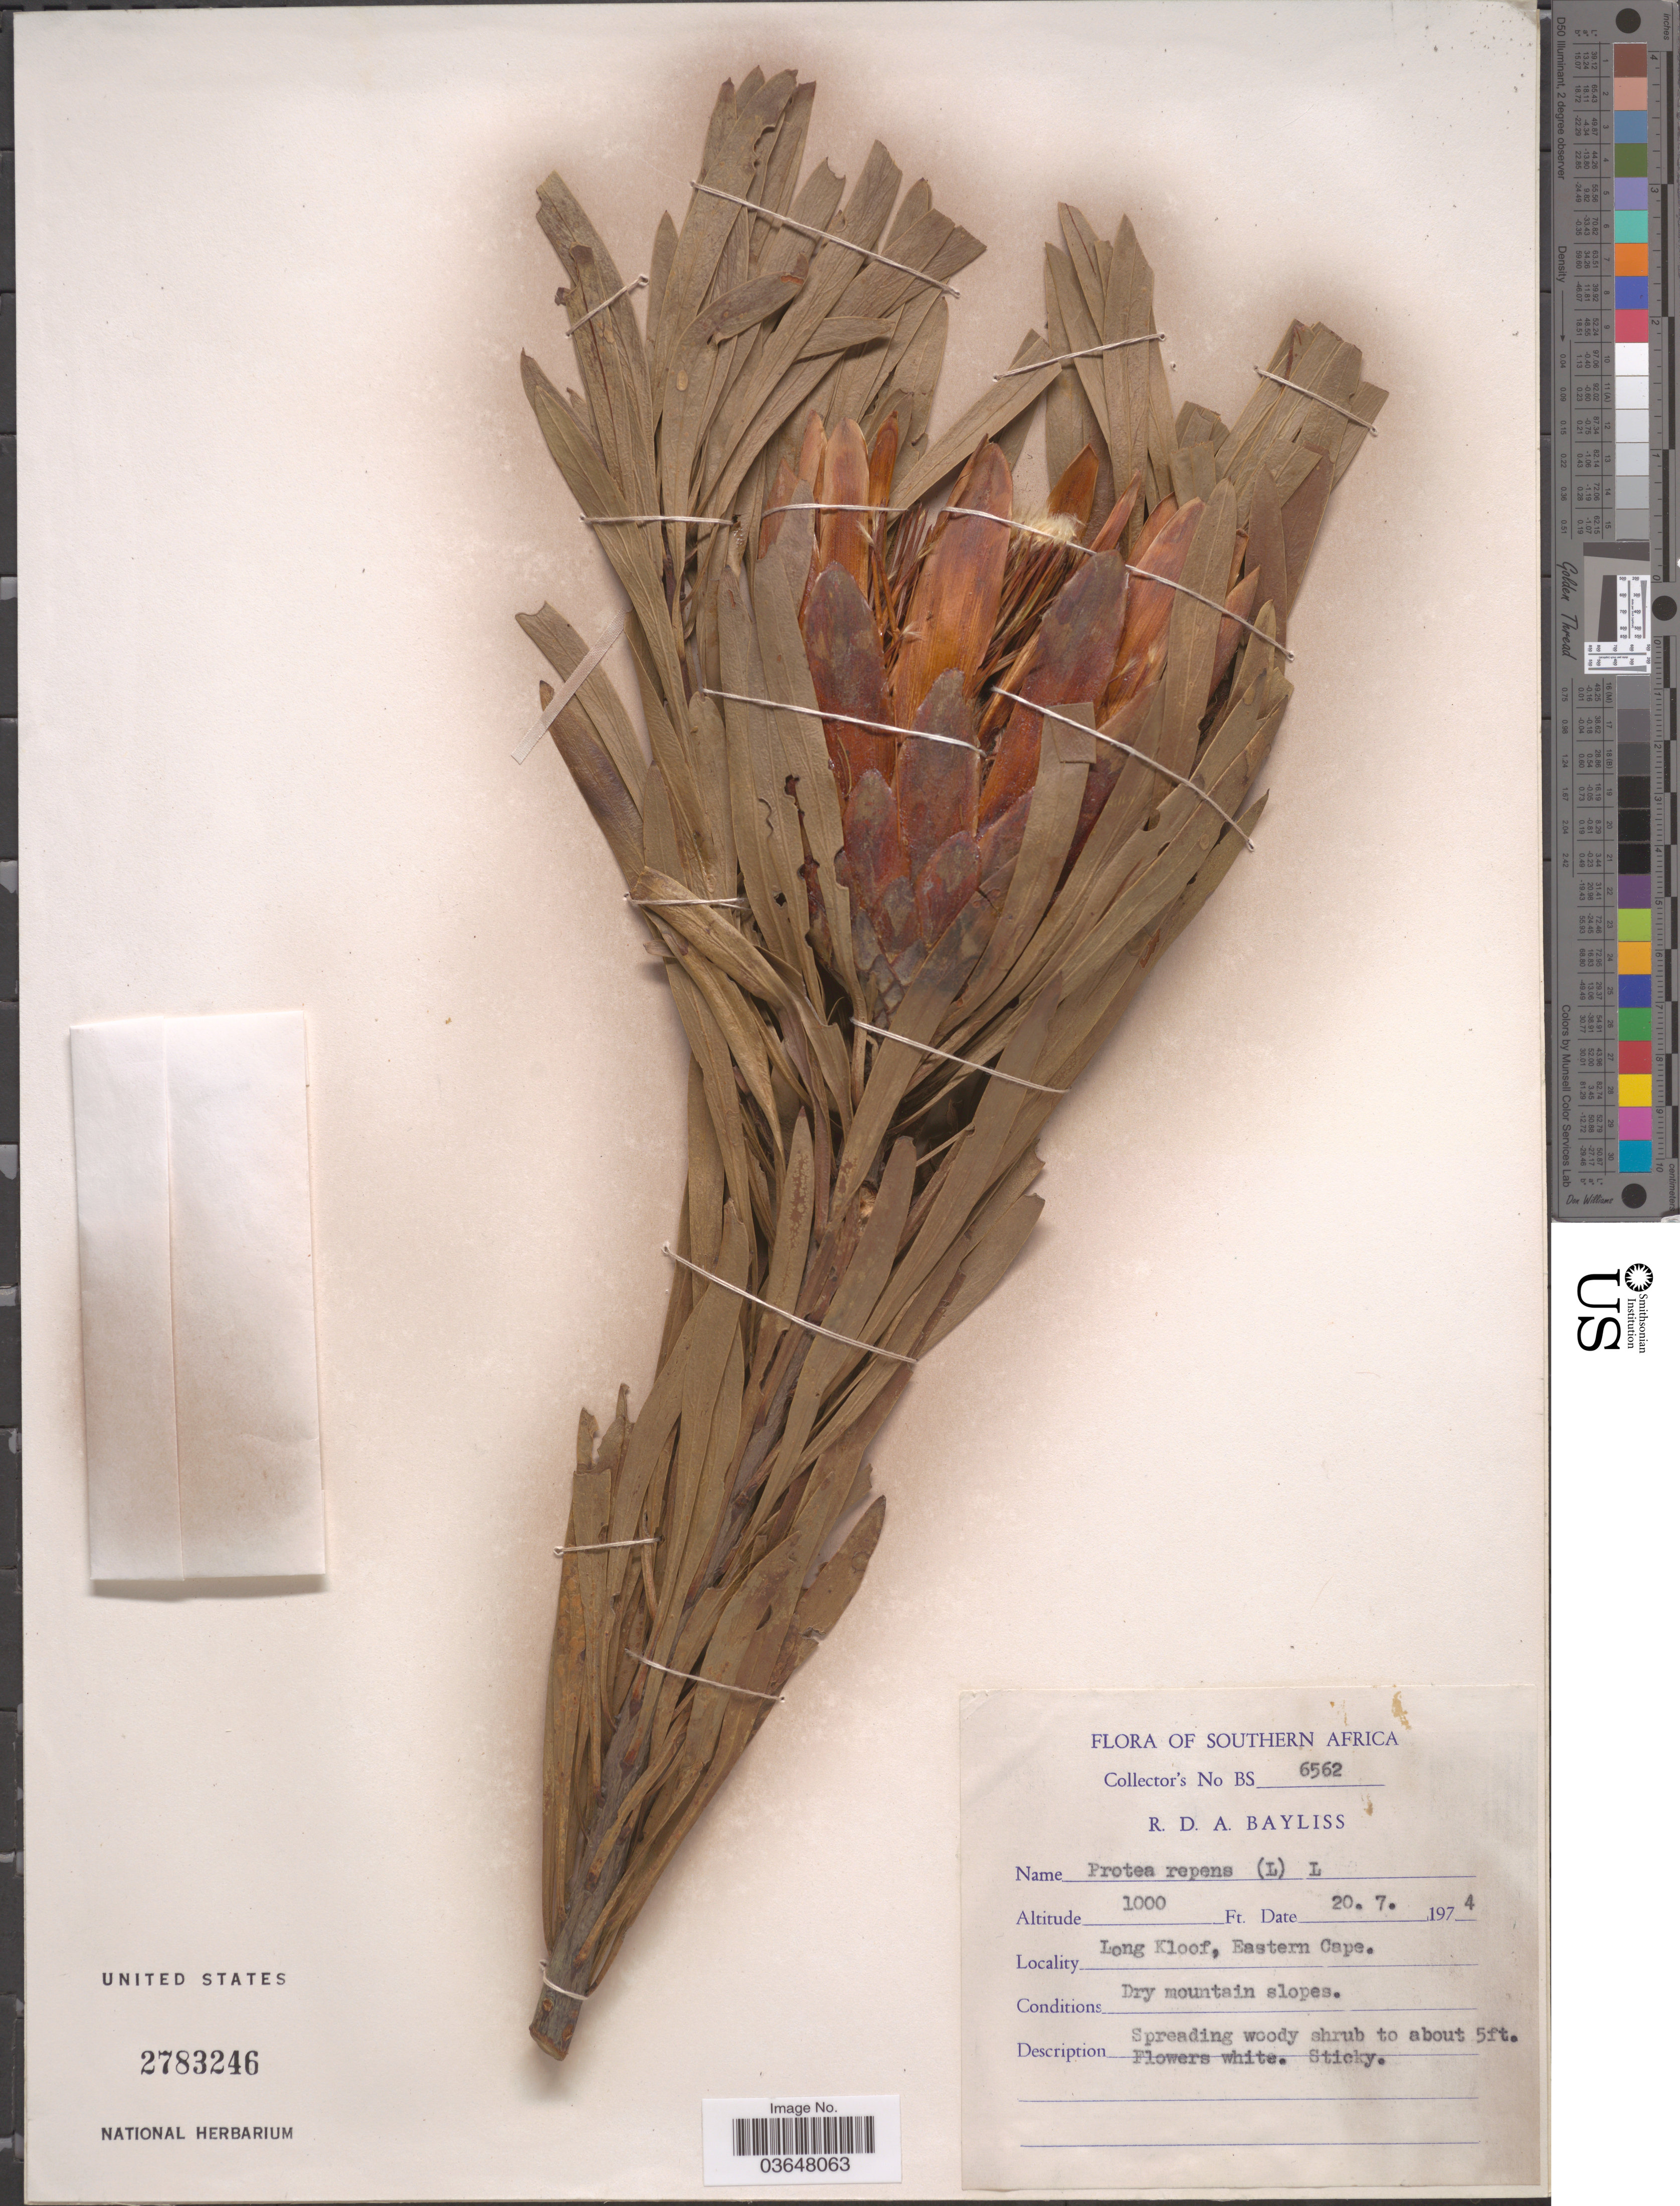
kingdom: Plantae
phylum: Tracheophyta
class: Magnoliopsida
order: Proteales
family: Proteaceae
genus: Protea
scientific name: Protea repens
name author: L.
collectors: R. Bayliss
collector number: BS6562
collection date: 1974-07-20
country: South Africa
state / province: Eastern Cape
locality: Southern Africa. Long Kloof.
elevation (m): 305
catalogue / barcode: US 2783246